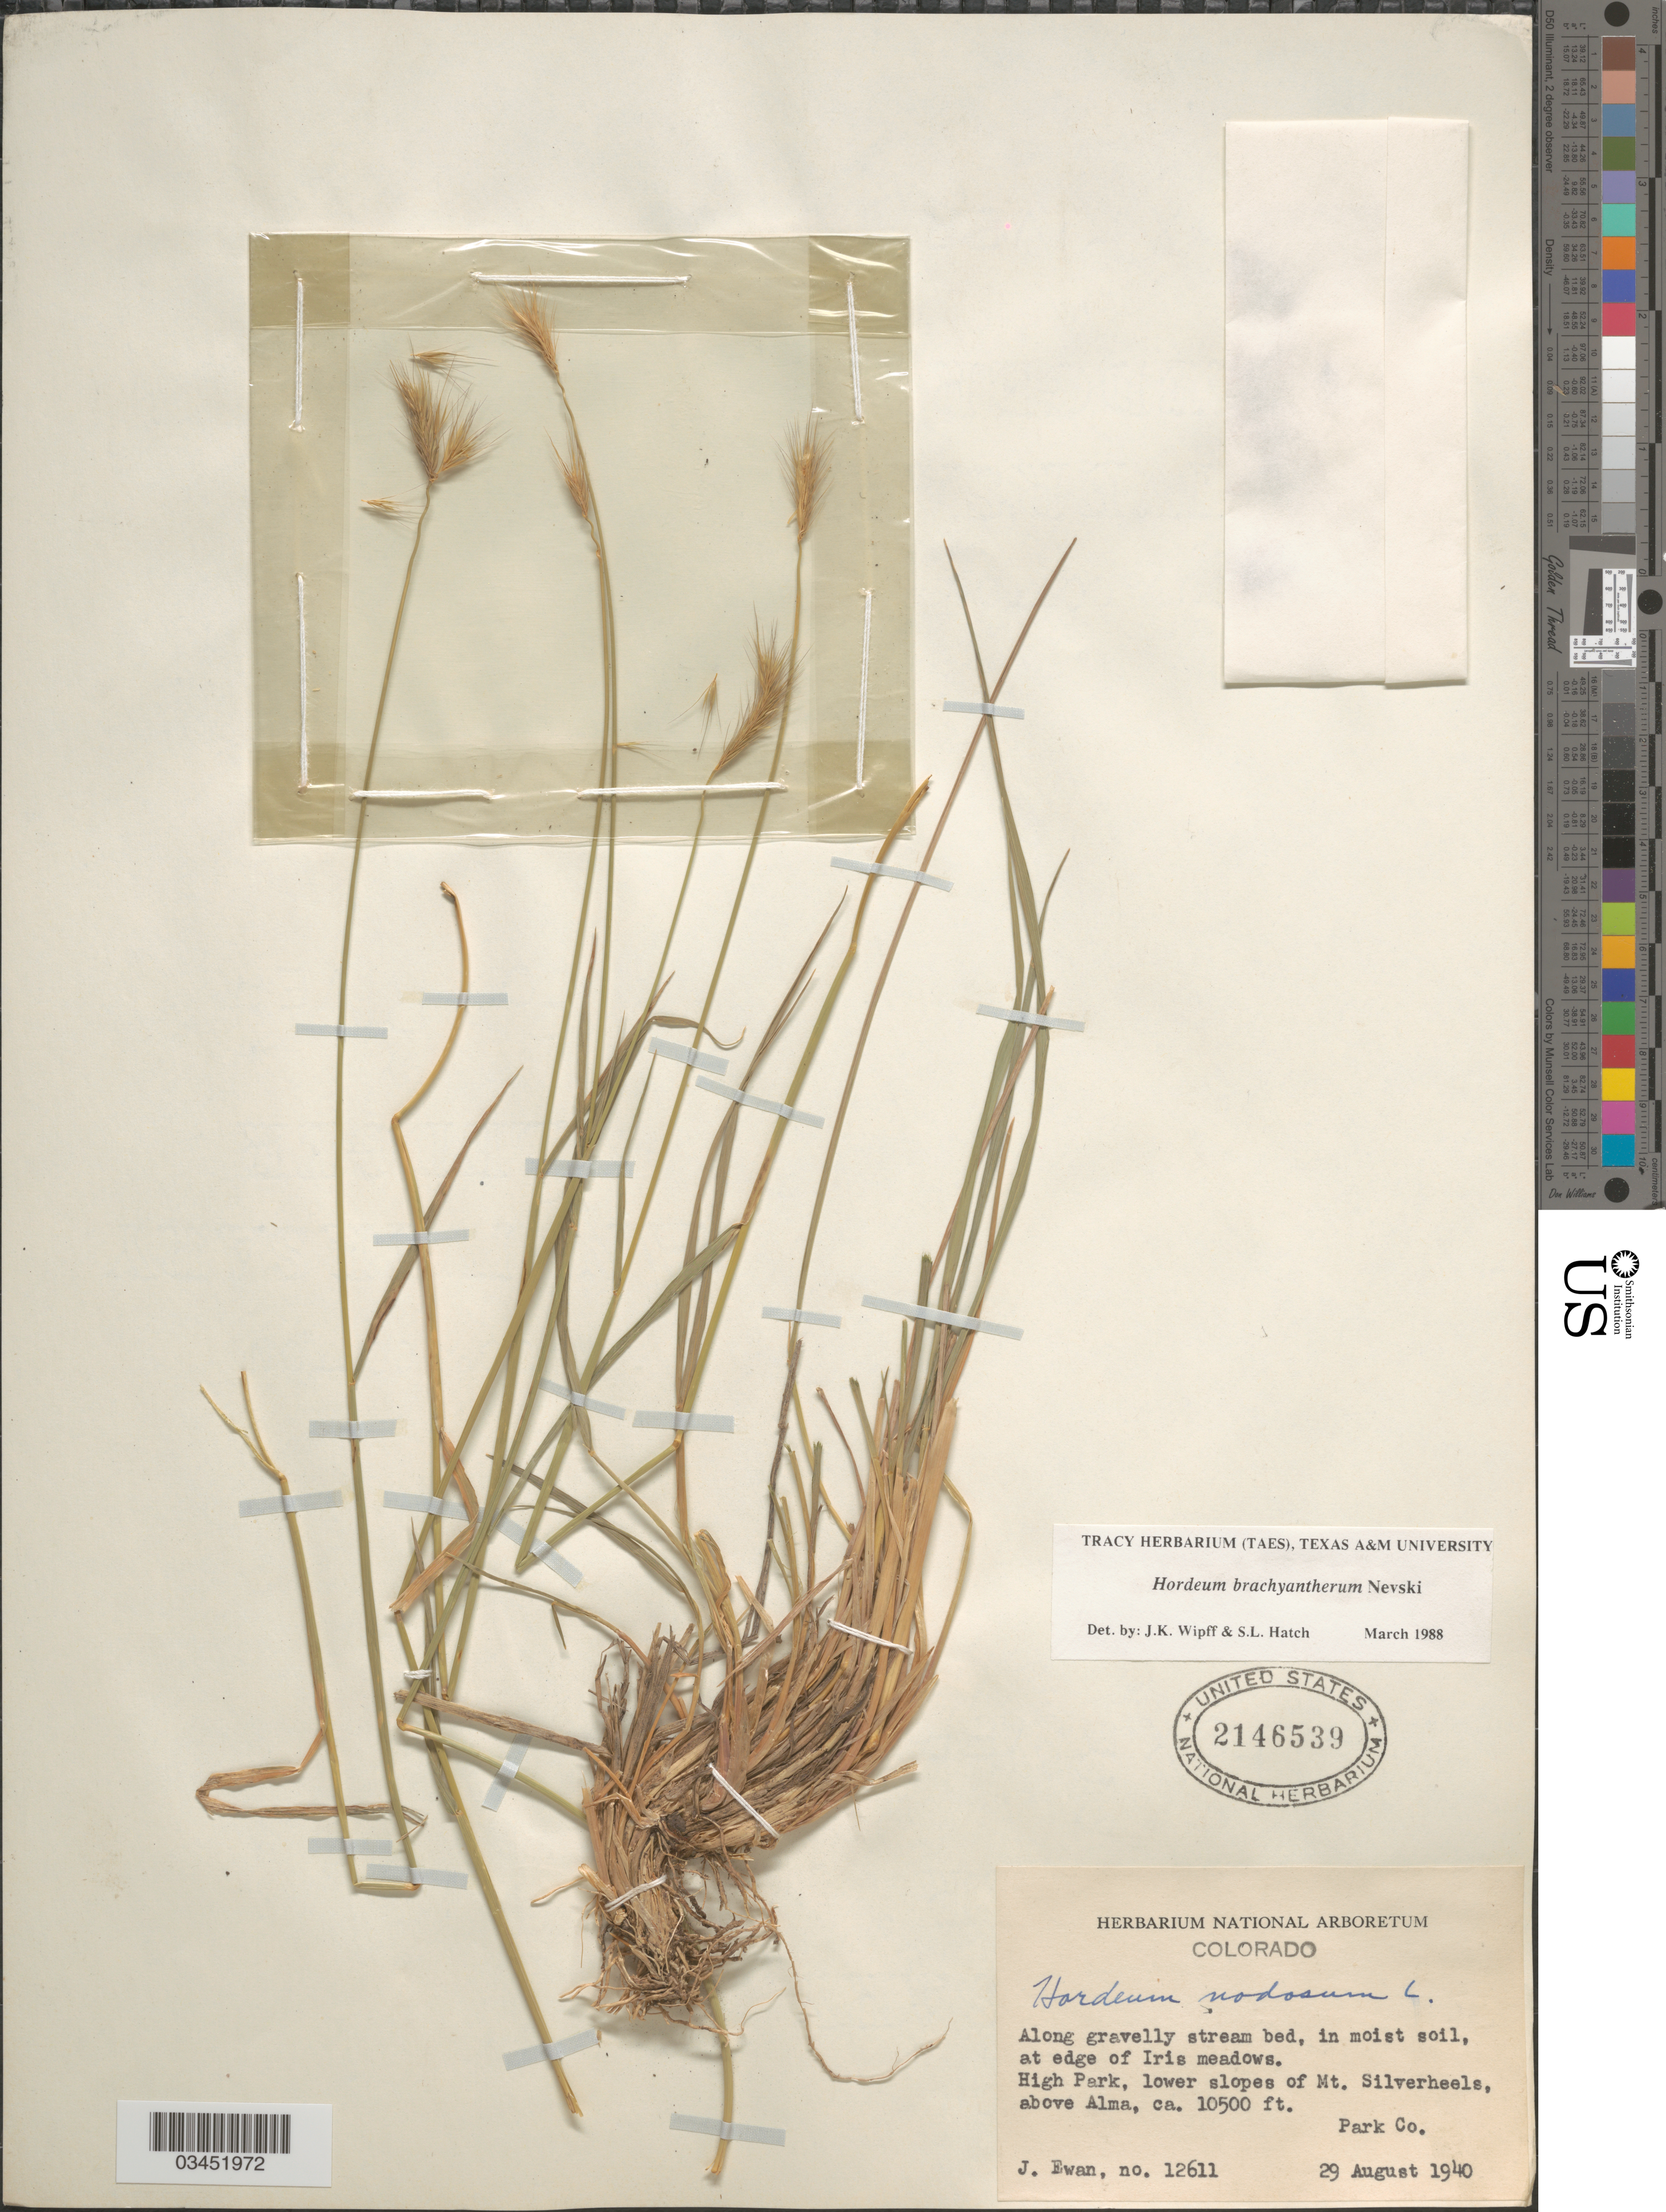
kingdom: Plantae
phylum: Tracheophyta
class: Liliopsida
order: Poales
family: Poaceae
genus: Hordeum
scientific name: Hordeum brachyantherum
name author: Nevski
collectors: J. A. Ewan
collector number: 12611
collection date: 1940-08-29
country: United States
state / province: Colorado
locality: Along gravelly stream bed, in moist soil, at edge of Iris meadows. High Park, lower slopes of Mt. Silverheels, above Alma. Park Co.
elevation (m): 3200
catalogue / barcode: US 2146539